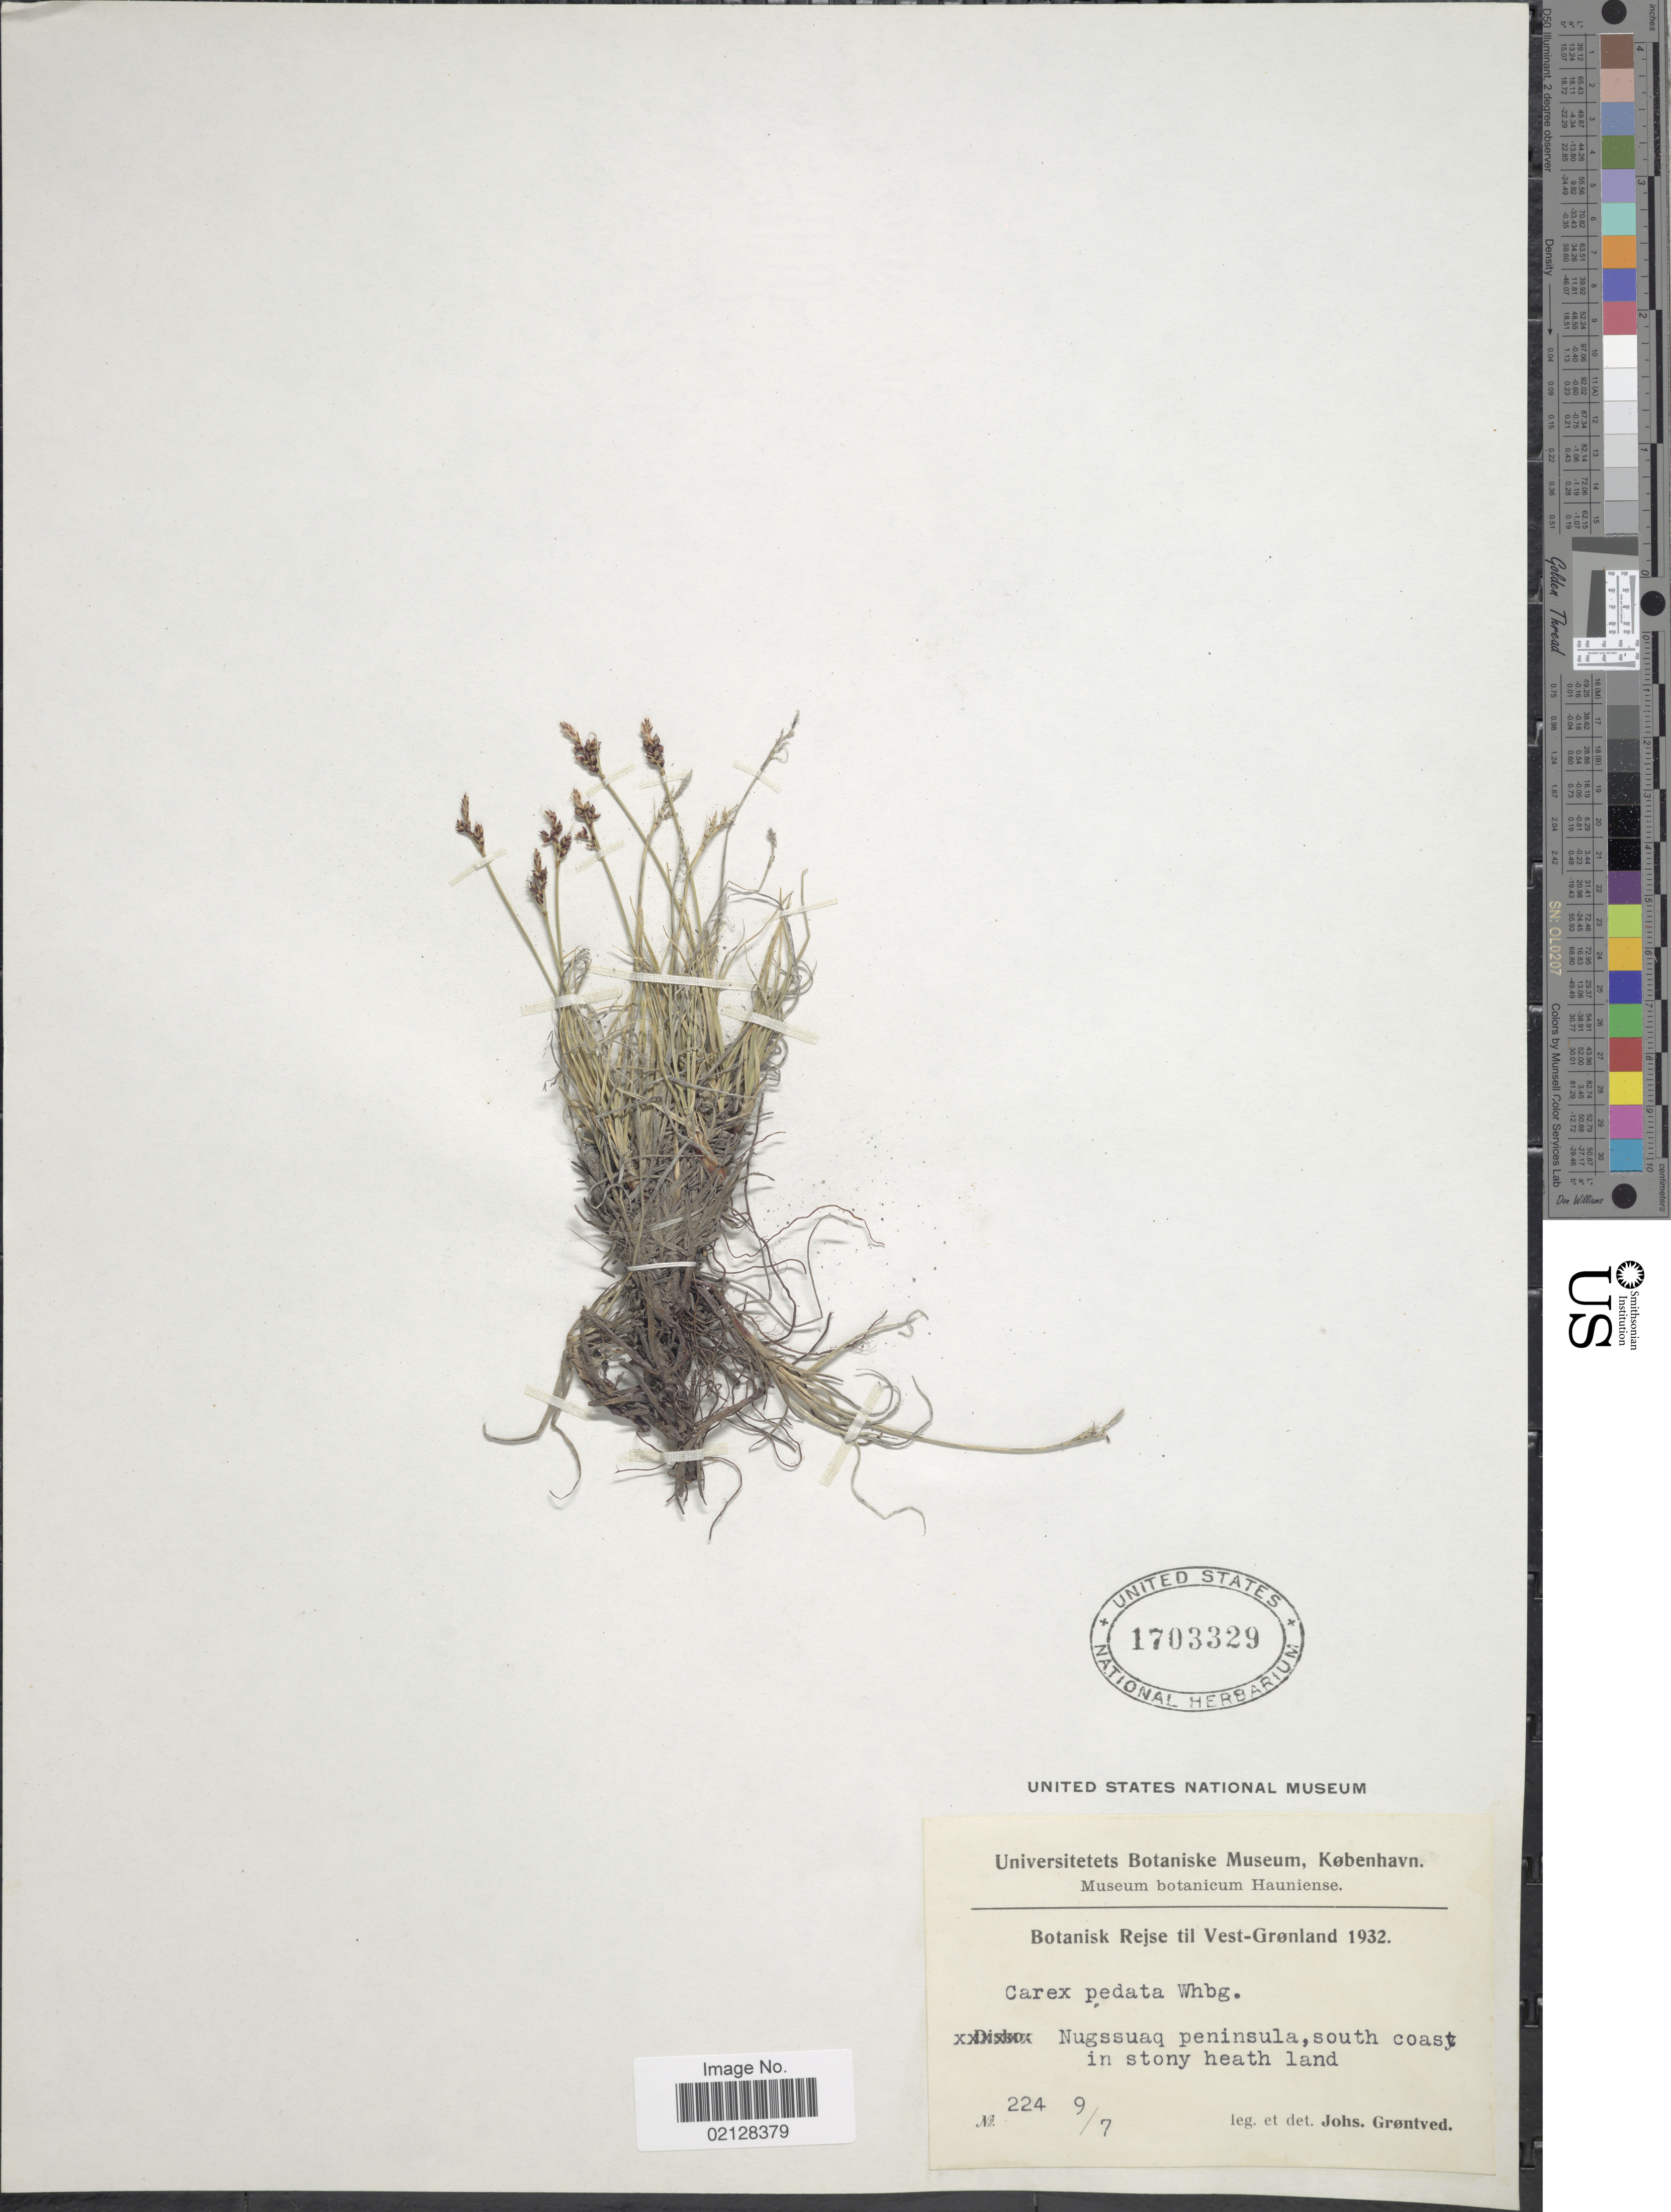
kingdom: Plantae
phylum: Tracheophyta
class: Liliopsida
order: Poales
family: Cyperaceae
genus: Carex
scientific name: Carex glacialis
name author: Mack.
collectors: J. Grøntved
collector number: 224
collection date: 1932-07-09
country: Greenland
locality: Vest-Grønland, Nugssuaq peninsula, south coast in stony heath land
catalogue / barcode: US 1703329